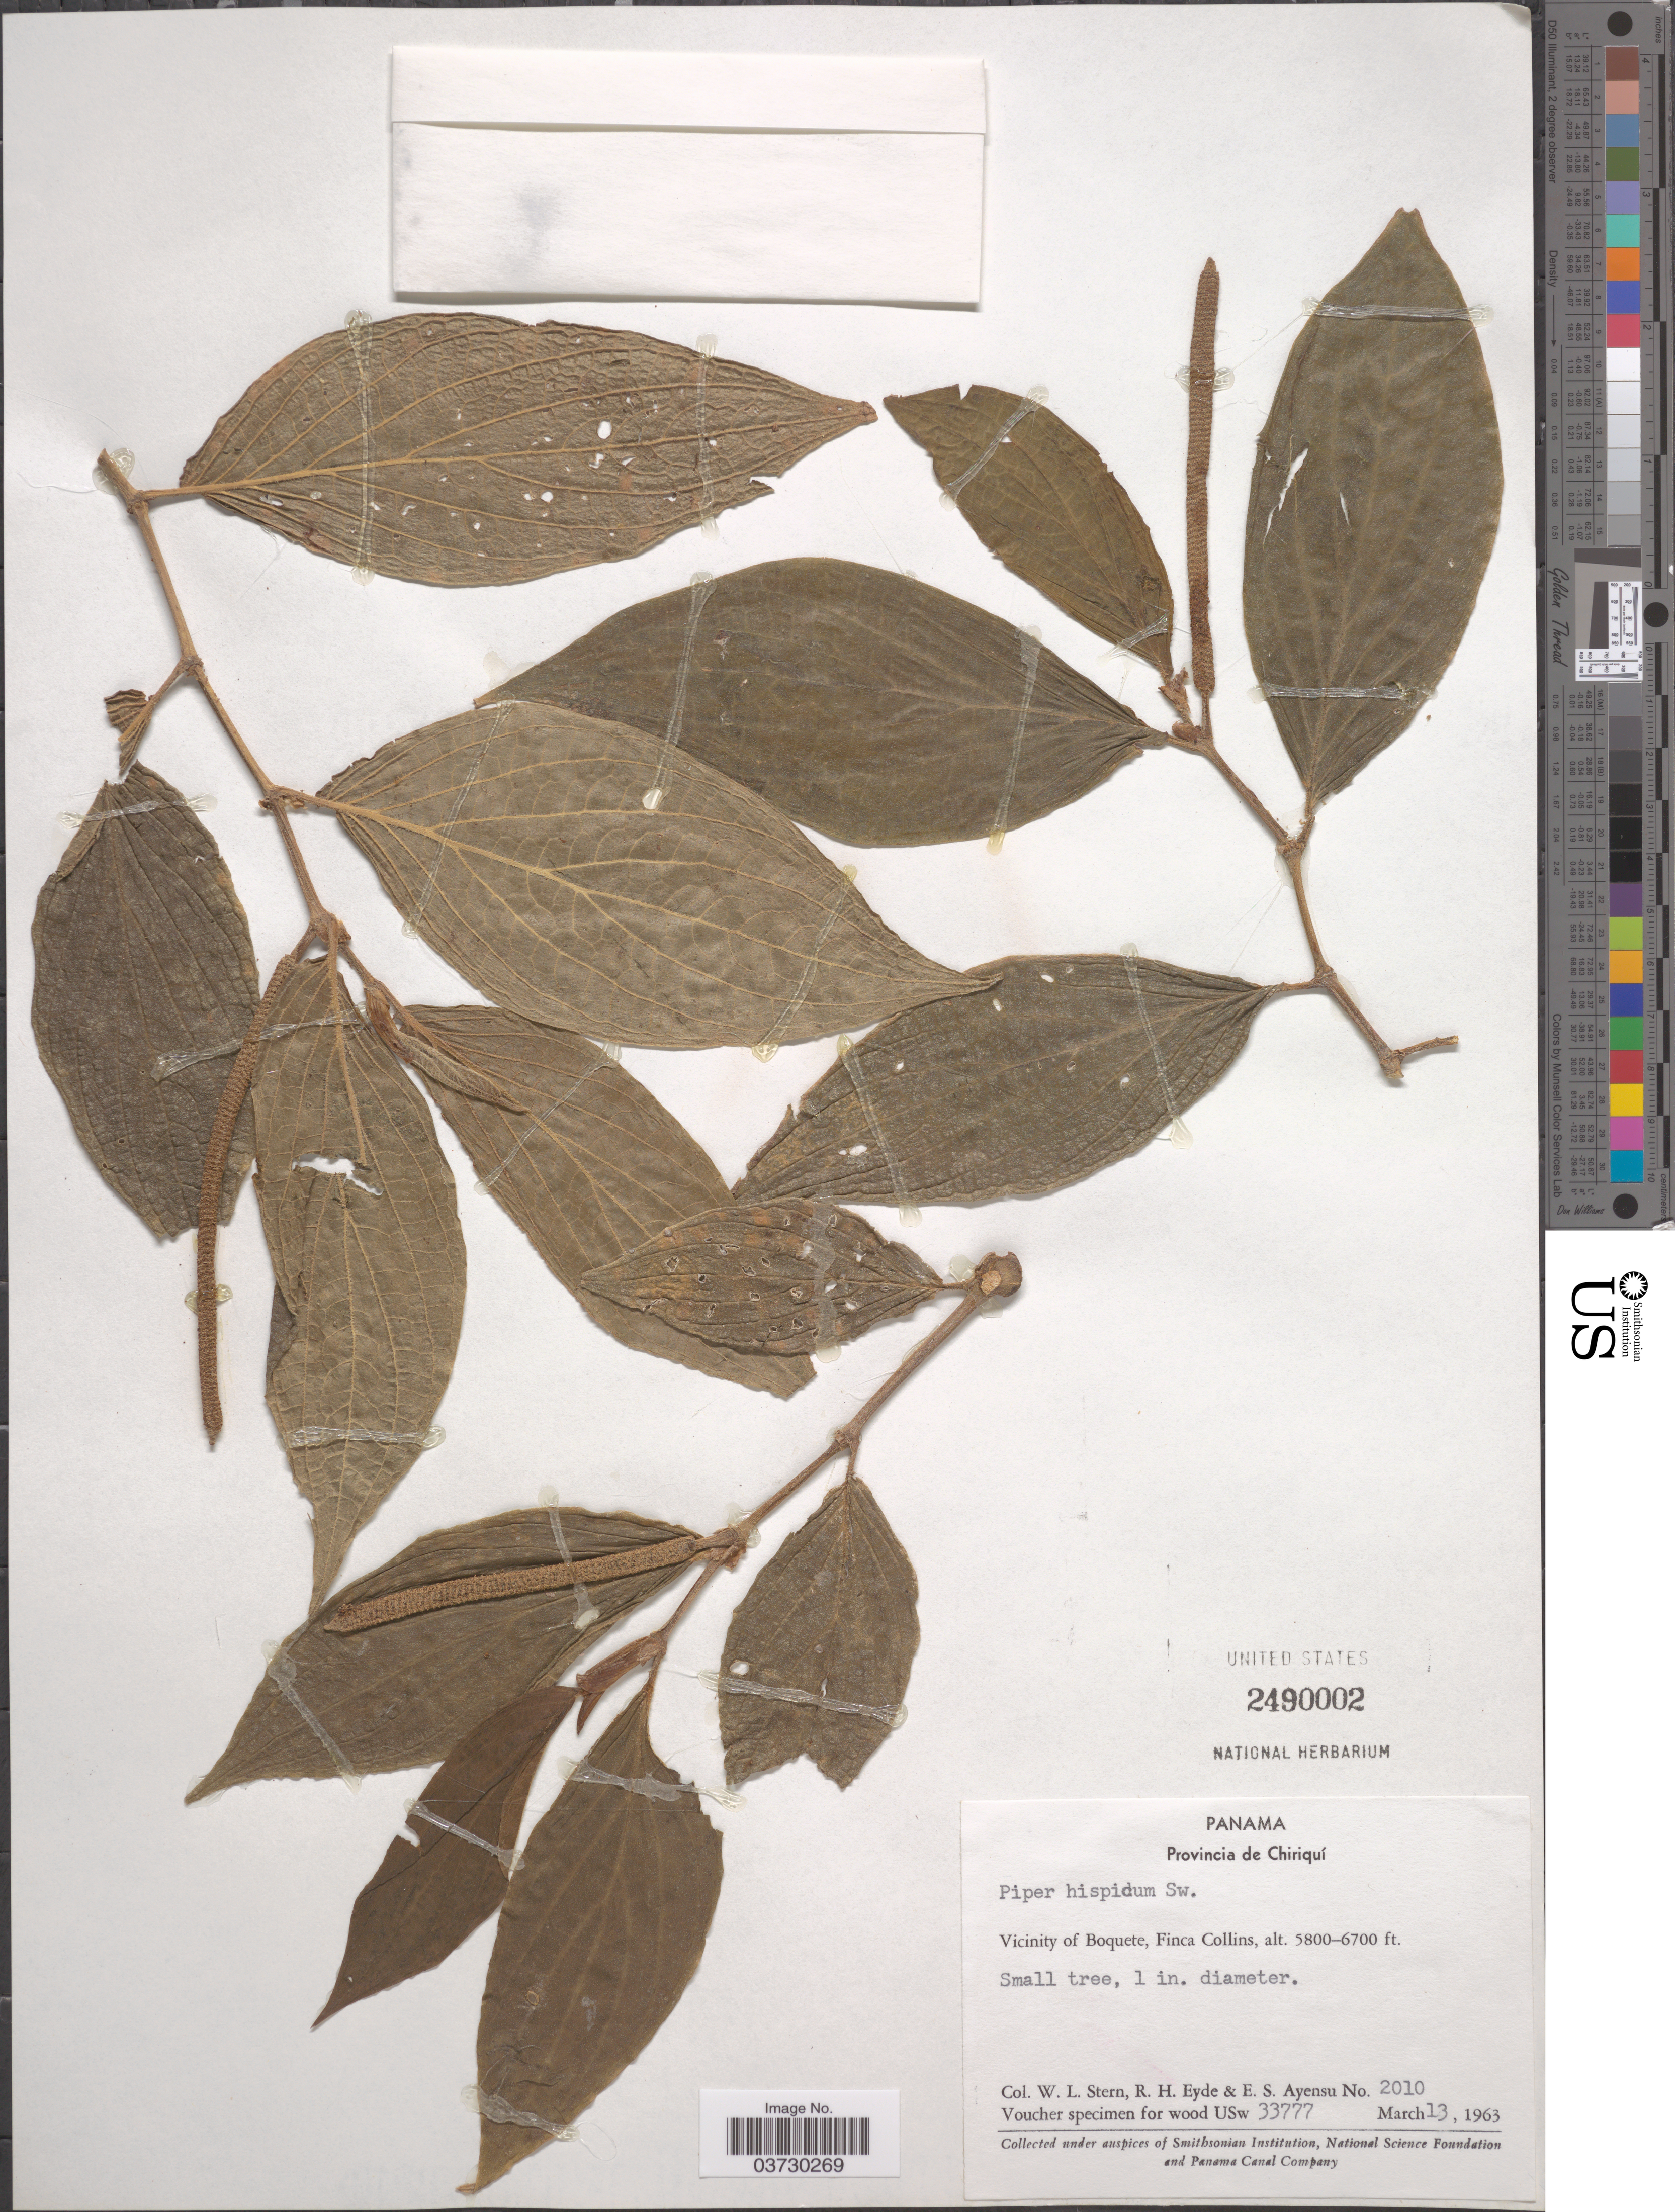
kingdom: Plantae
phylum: Tracheophyta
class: Magnoliopsida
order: Piperales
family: Piperaceae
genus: Piper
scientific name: Piper hispidum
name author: Sw.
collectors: W. L. Stern, R. H. Eyde & E. S. Ayensu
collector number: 2010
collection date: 1963-03-13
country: Panama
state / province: Chiriqui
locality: Vicinity of Boquete, Finca Collins.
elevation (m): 1768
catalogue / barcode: US 2490002